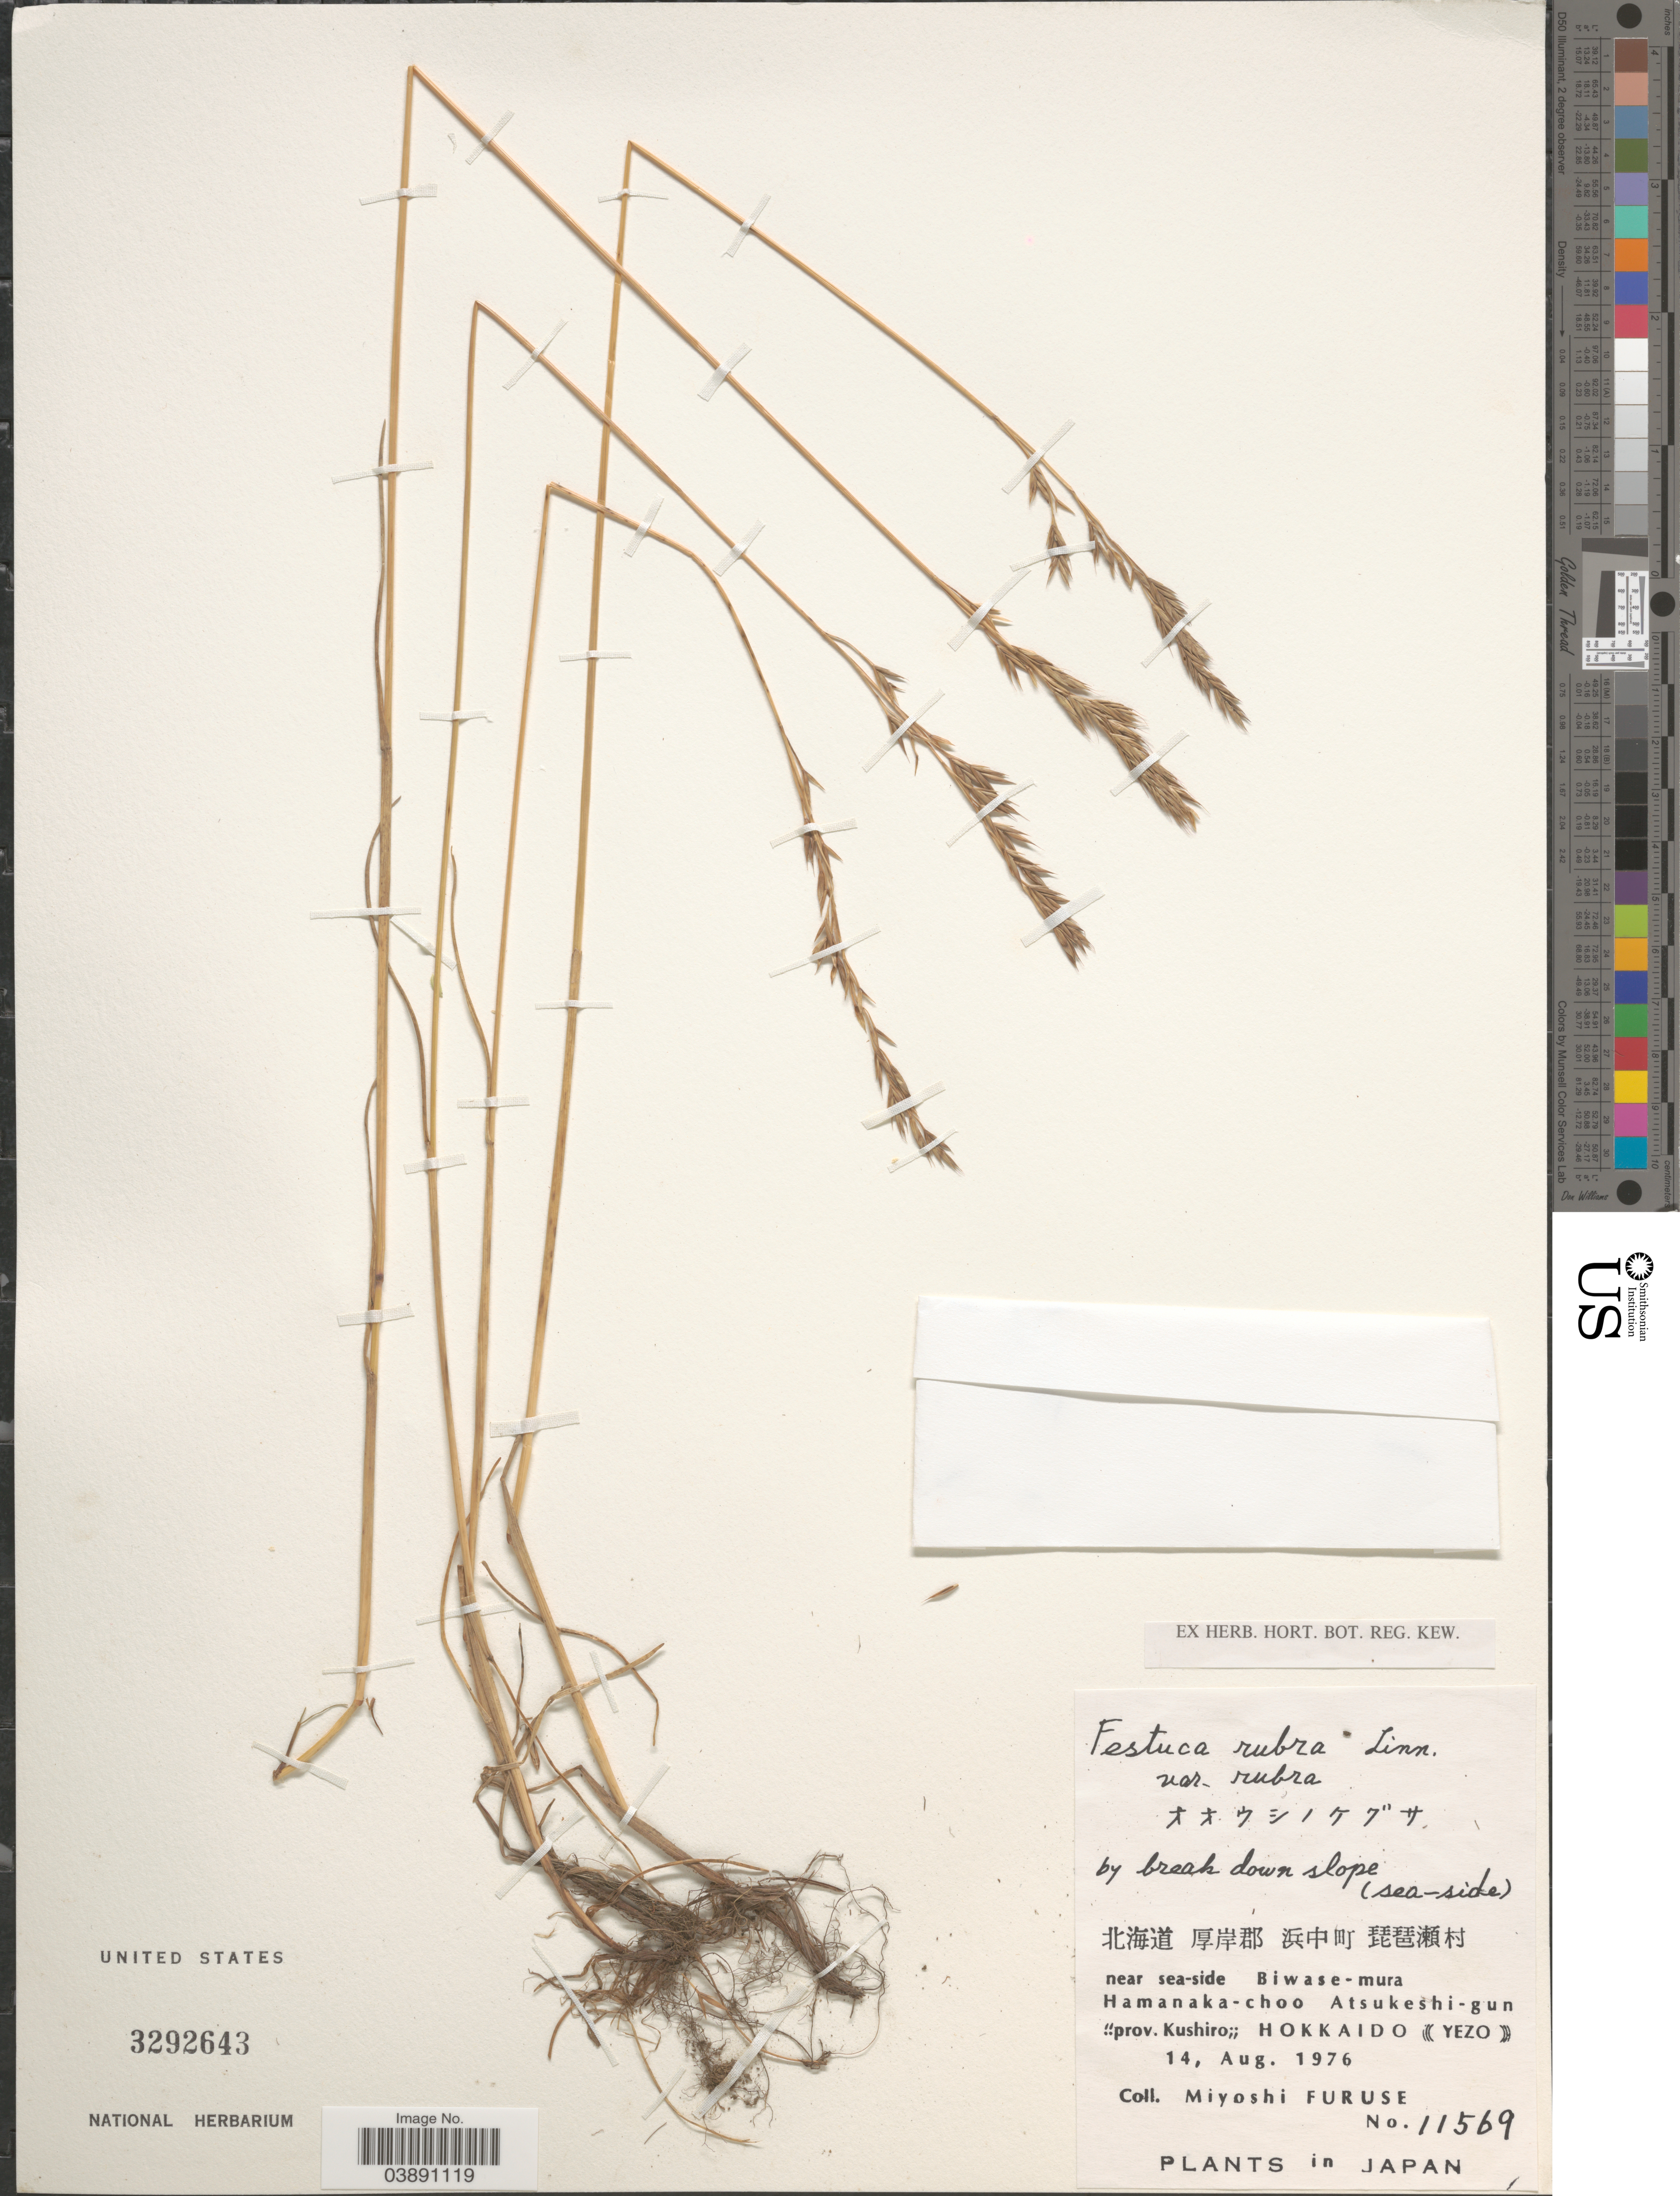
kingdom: Plantae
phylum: Tracheophyta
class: Liliopsida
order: Poales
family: Poaceae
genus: Festuca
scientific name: Festuca rubra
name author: L.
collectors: M. Furuse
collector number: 11569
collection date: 1976-08-14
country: Japan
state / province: Hokkaidō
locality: Near sea-side. Biwase-mura. Hamanaka-choo Atsukeshi-gun; prov. Kushiro; Hokkaido (Yezo).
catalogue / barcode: US 3292643